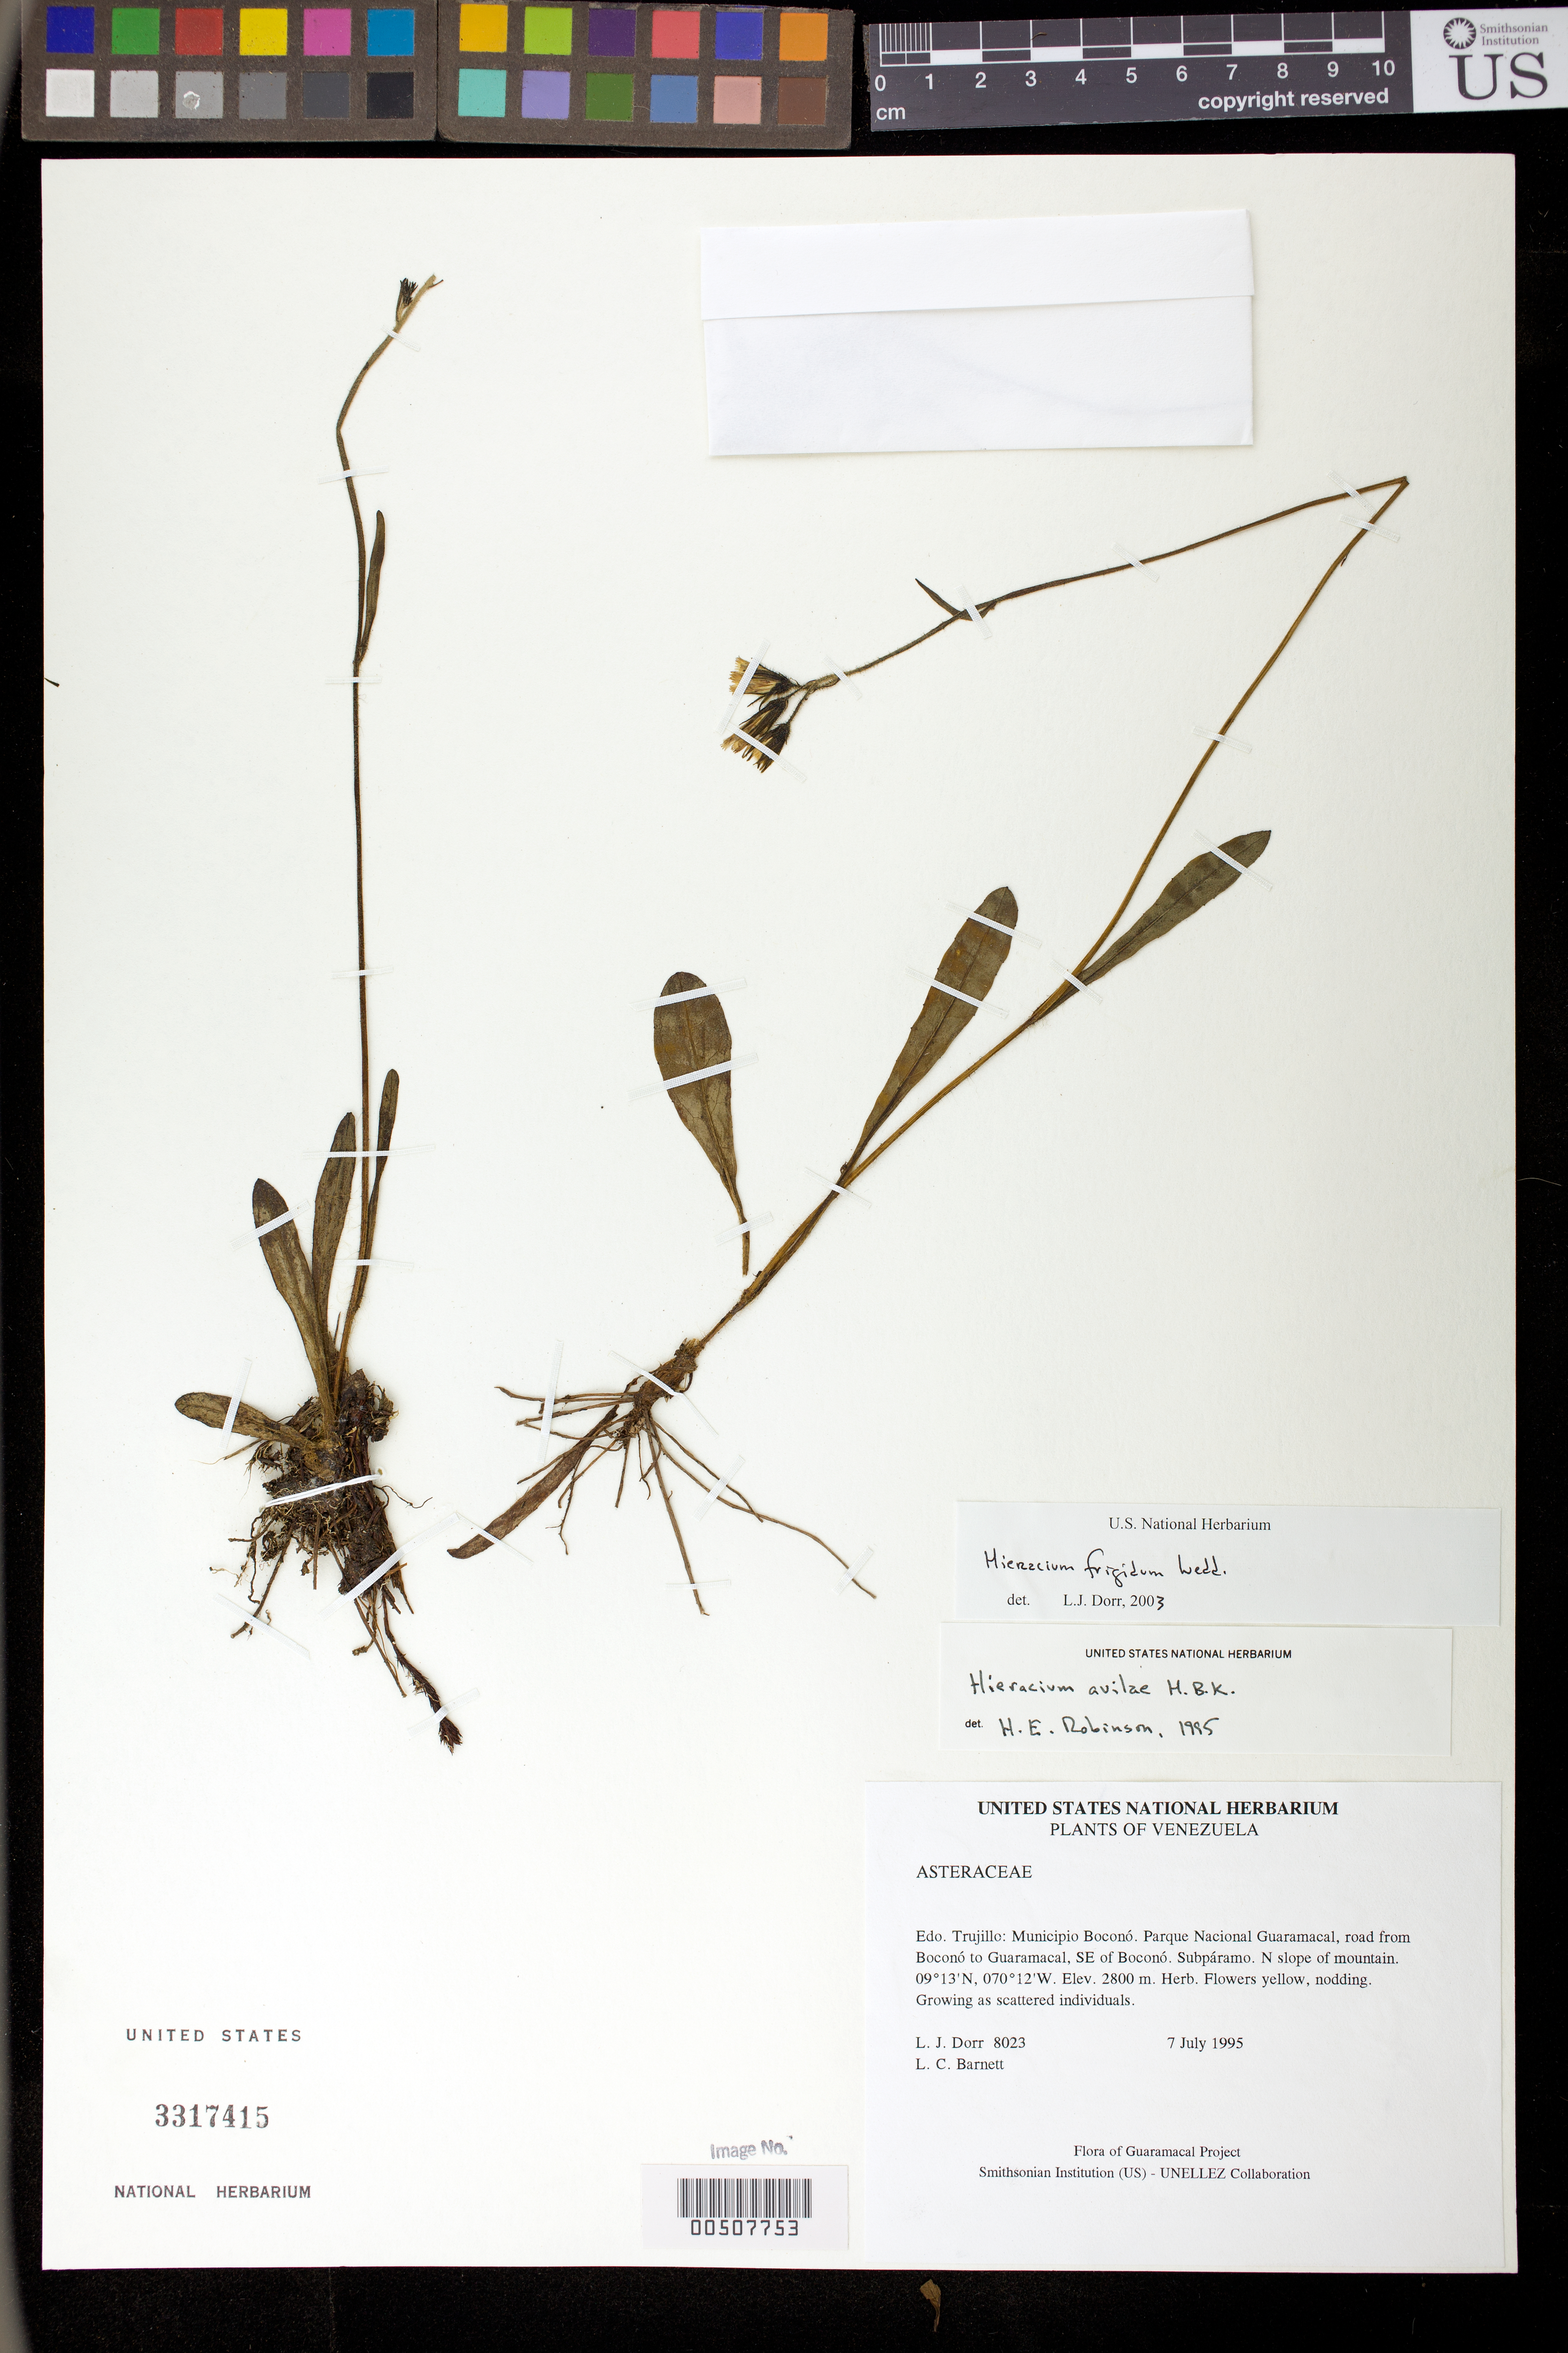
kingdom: Plantae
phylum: Tracheophyta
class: Magnoliopsida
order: Asterales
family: Asteraceae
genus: Hieracium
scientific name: Hieracium avilae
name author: Kunth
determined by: Robinson, Harold E., (US)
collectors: L. J. Dorr & L. C. Barnett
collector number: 8023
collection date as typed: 07 Jul 1995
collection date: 1995-07-07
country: Venezuela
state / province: Trujillo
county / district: Boconó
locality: Parque Nacional Guaramacal, road from Boconó to Guaramacal, SE of Boconó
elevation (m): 2800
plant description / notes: K, PORT, US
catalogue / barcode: US 3317415